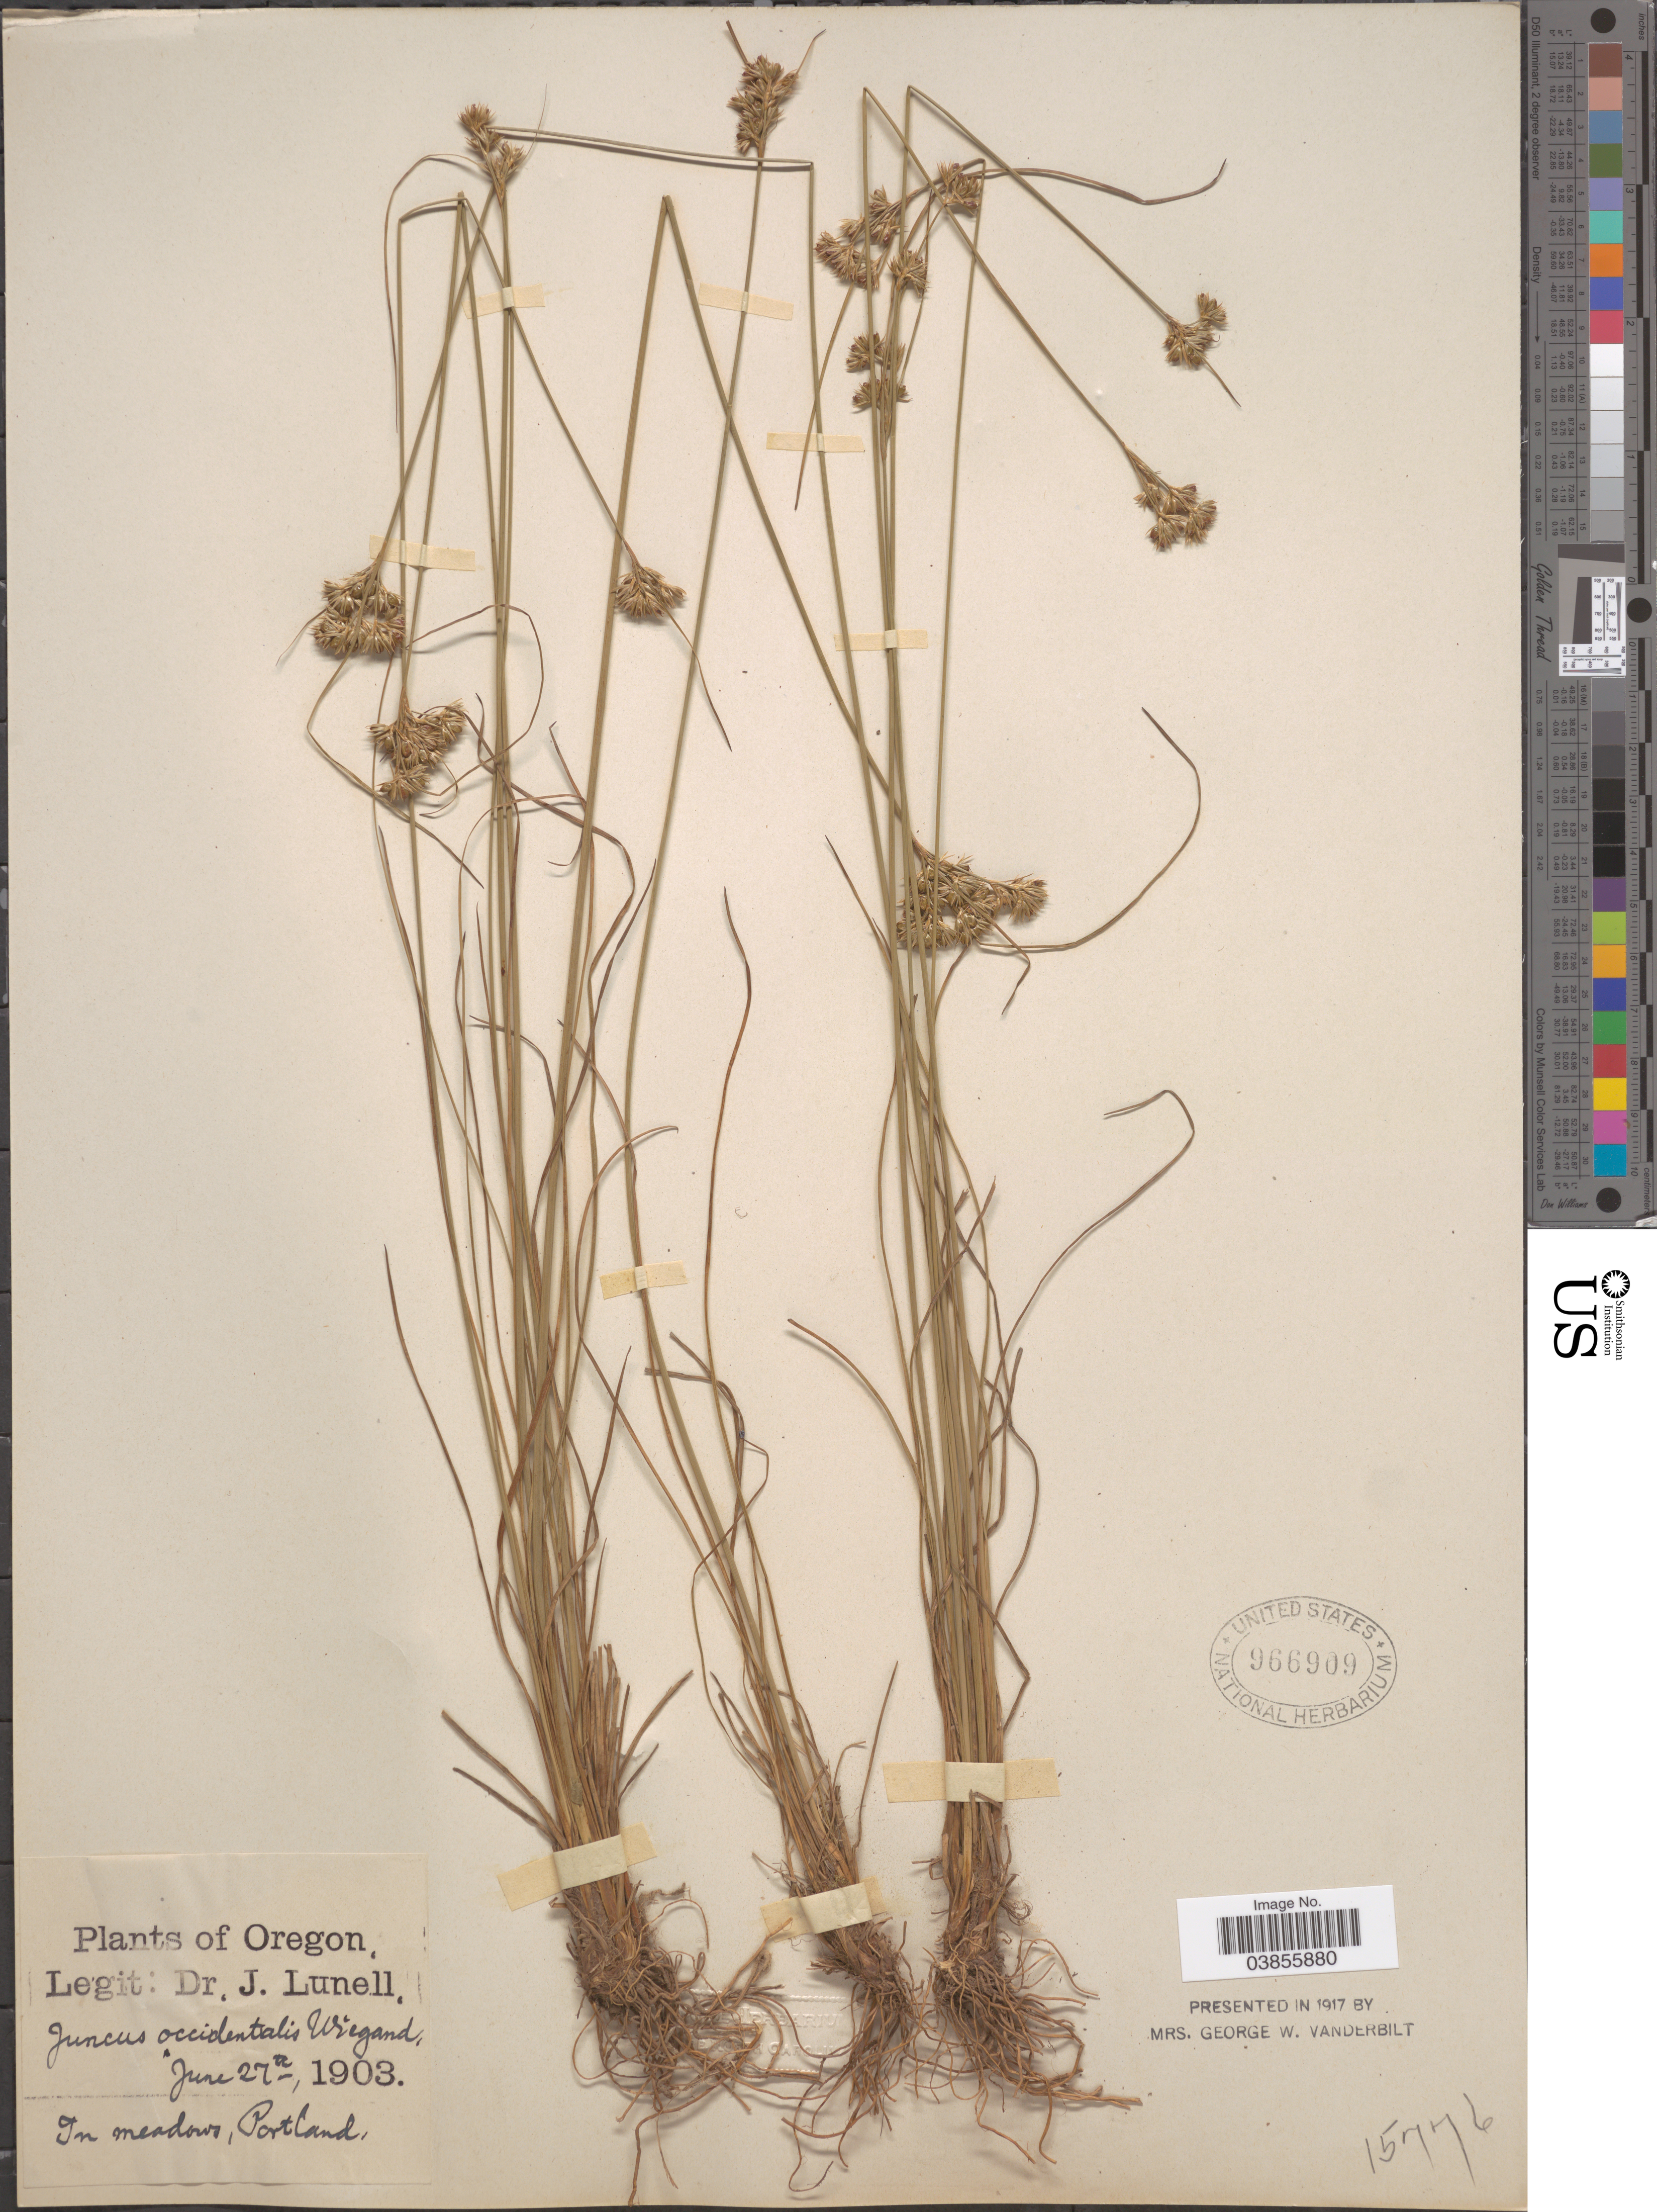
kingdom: Plantae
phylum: Tracheophyta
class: Liliopsida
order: Poales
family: Juncaceae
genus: Juncus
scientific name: Juncus occidentalis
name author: (Coville) Wiegand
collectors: J. Lunell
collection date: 1903-06-27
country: United States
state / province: Oregon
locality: Portland.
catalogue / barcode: US 966909